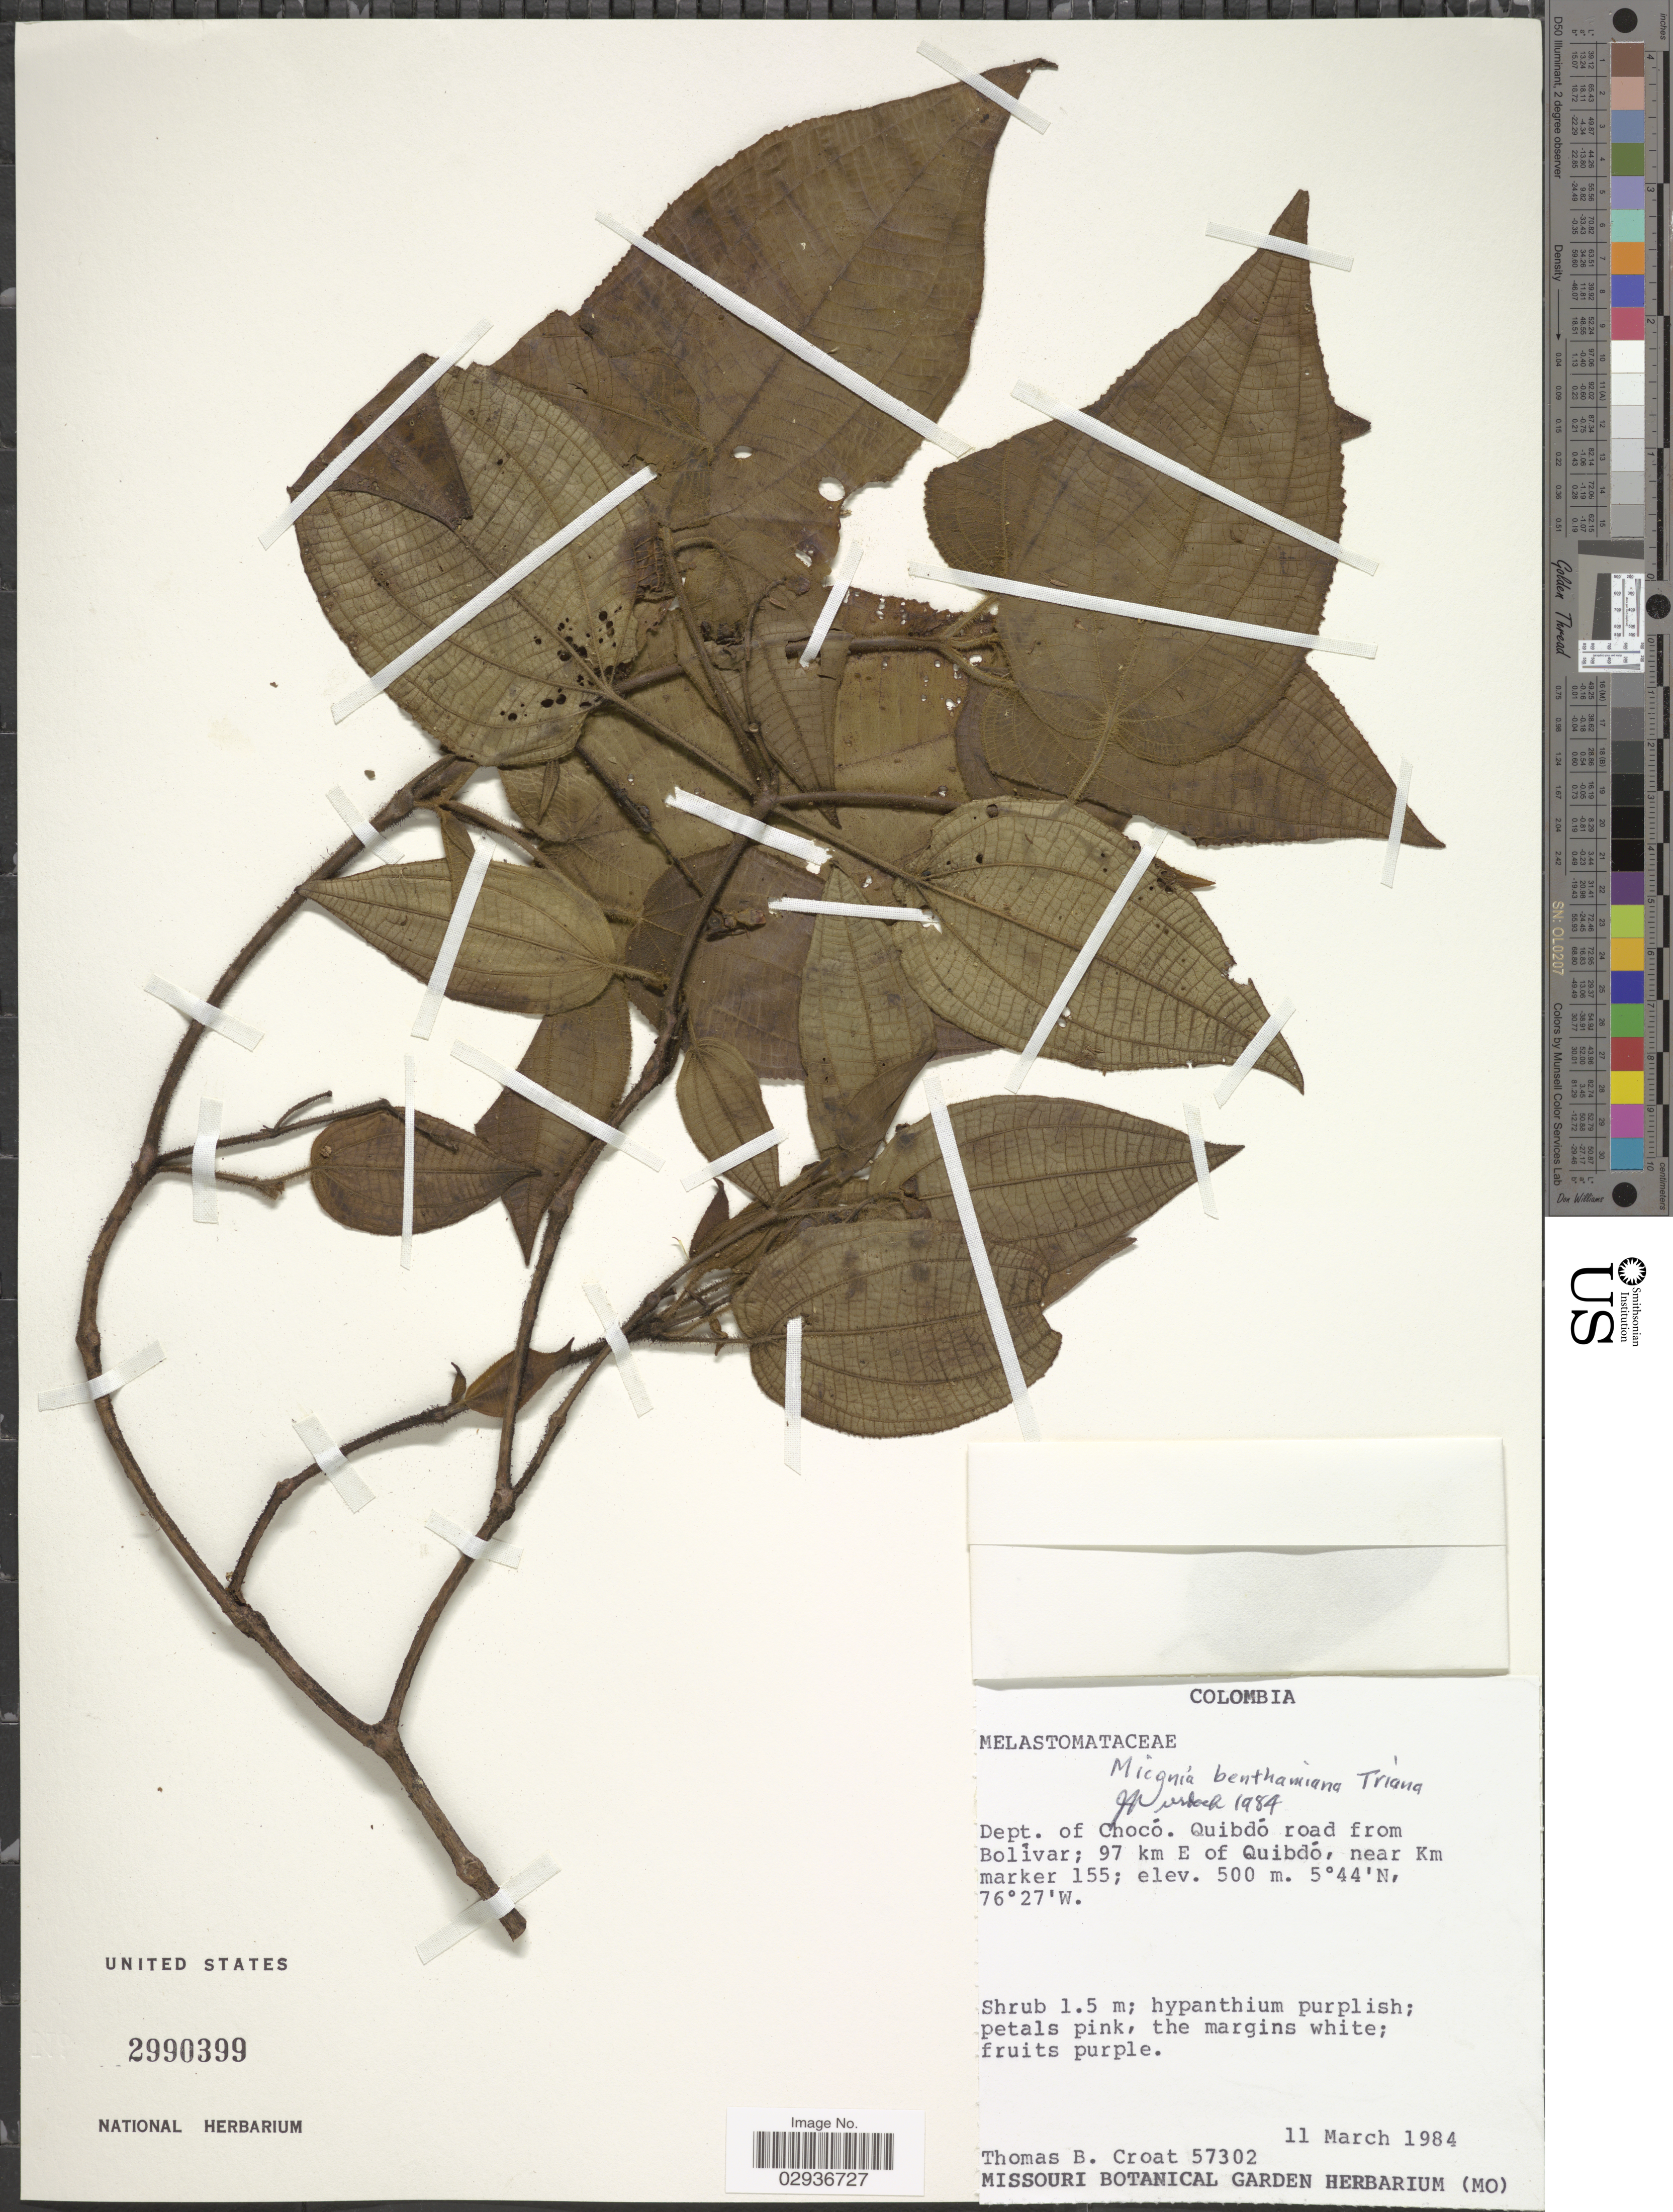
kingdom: Plantae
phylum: Tracheophyta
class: Magnoliopsida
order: Myrtales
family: Melastomataceae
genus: Miconia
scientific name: Miconia benthamiana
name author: Triana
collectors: T. B. Croat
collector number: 57302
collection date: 1984-03-11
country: Colombia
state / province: Chocó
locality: Dept. of Chocó. Quibdó road from Bolívar; 97 km E of Quibdó, near Km marker 155.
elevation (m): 500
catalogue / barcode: US 2990399